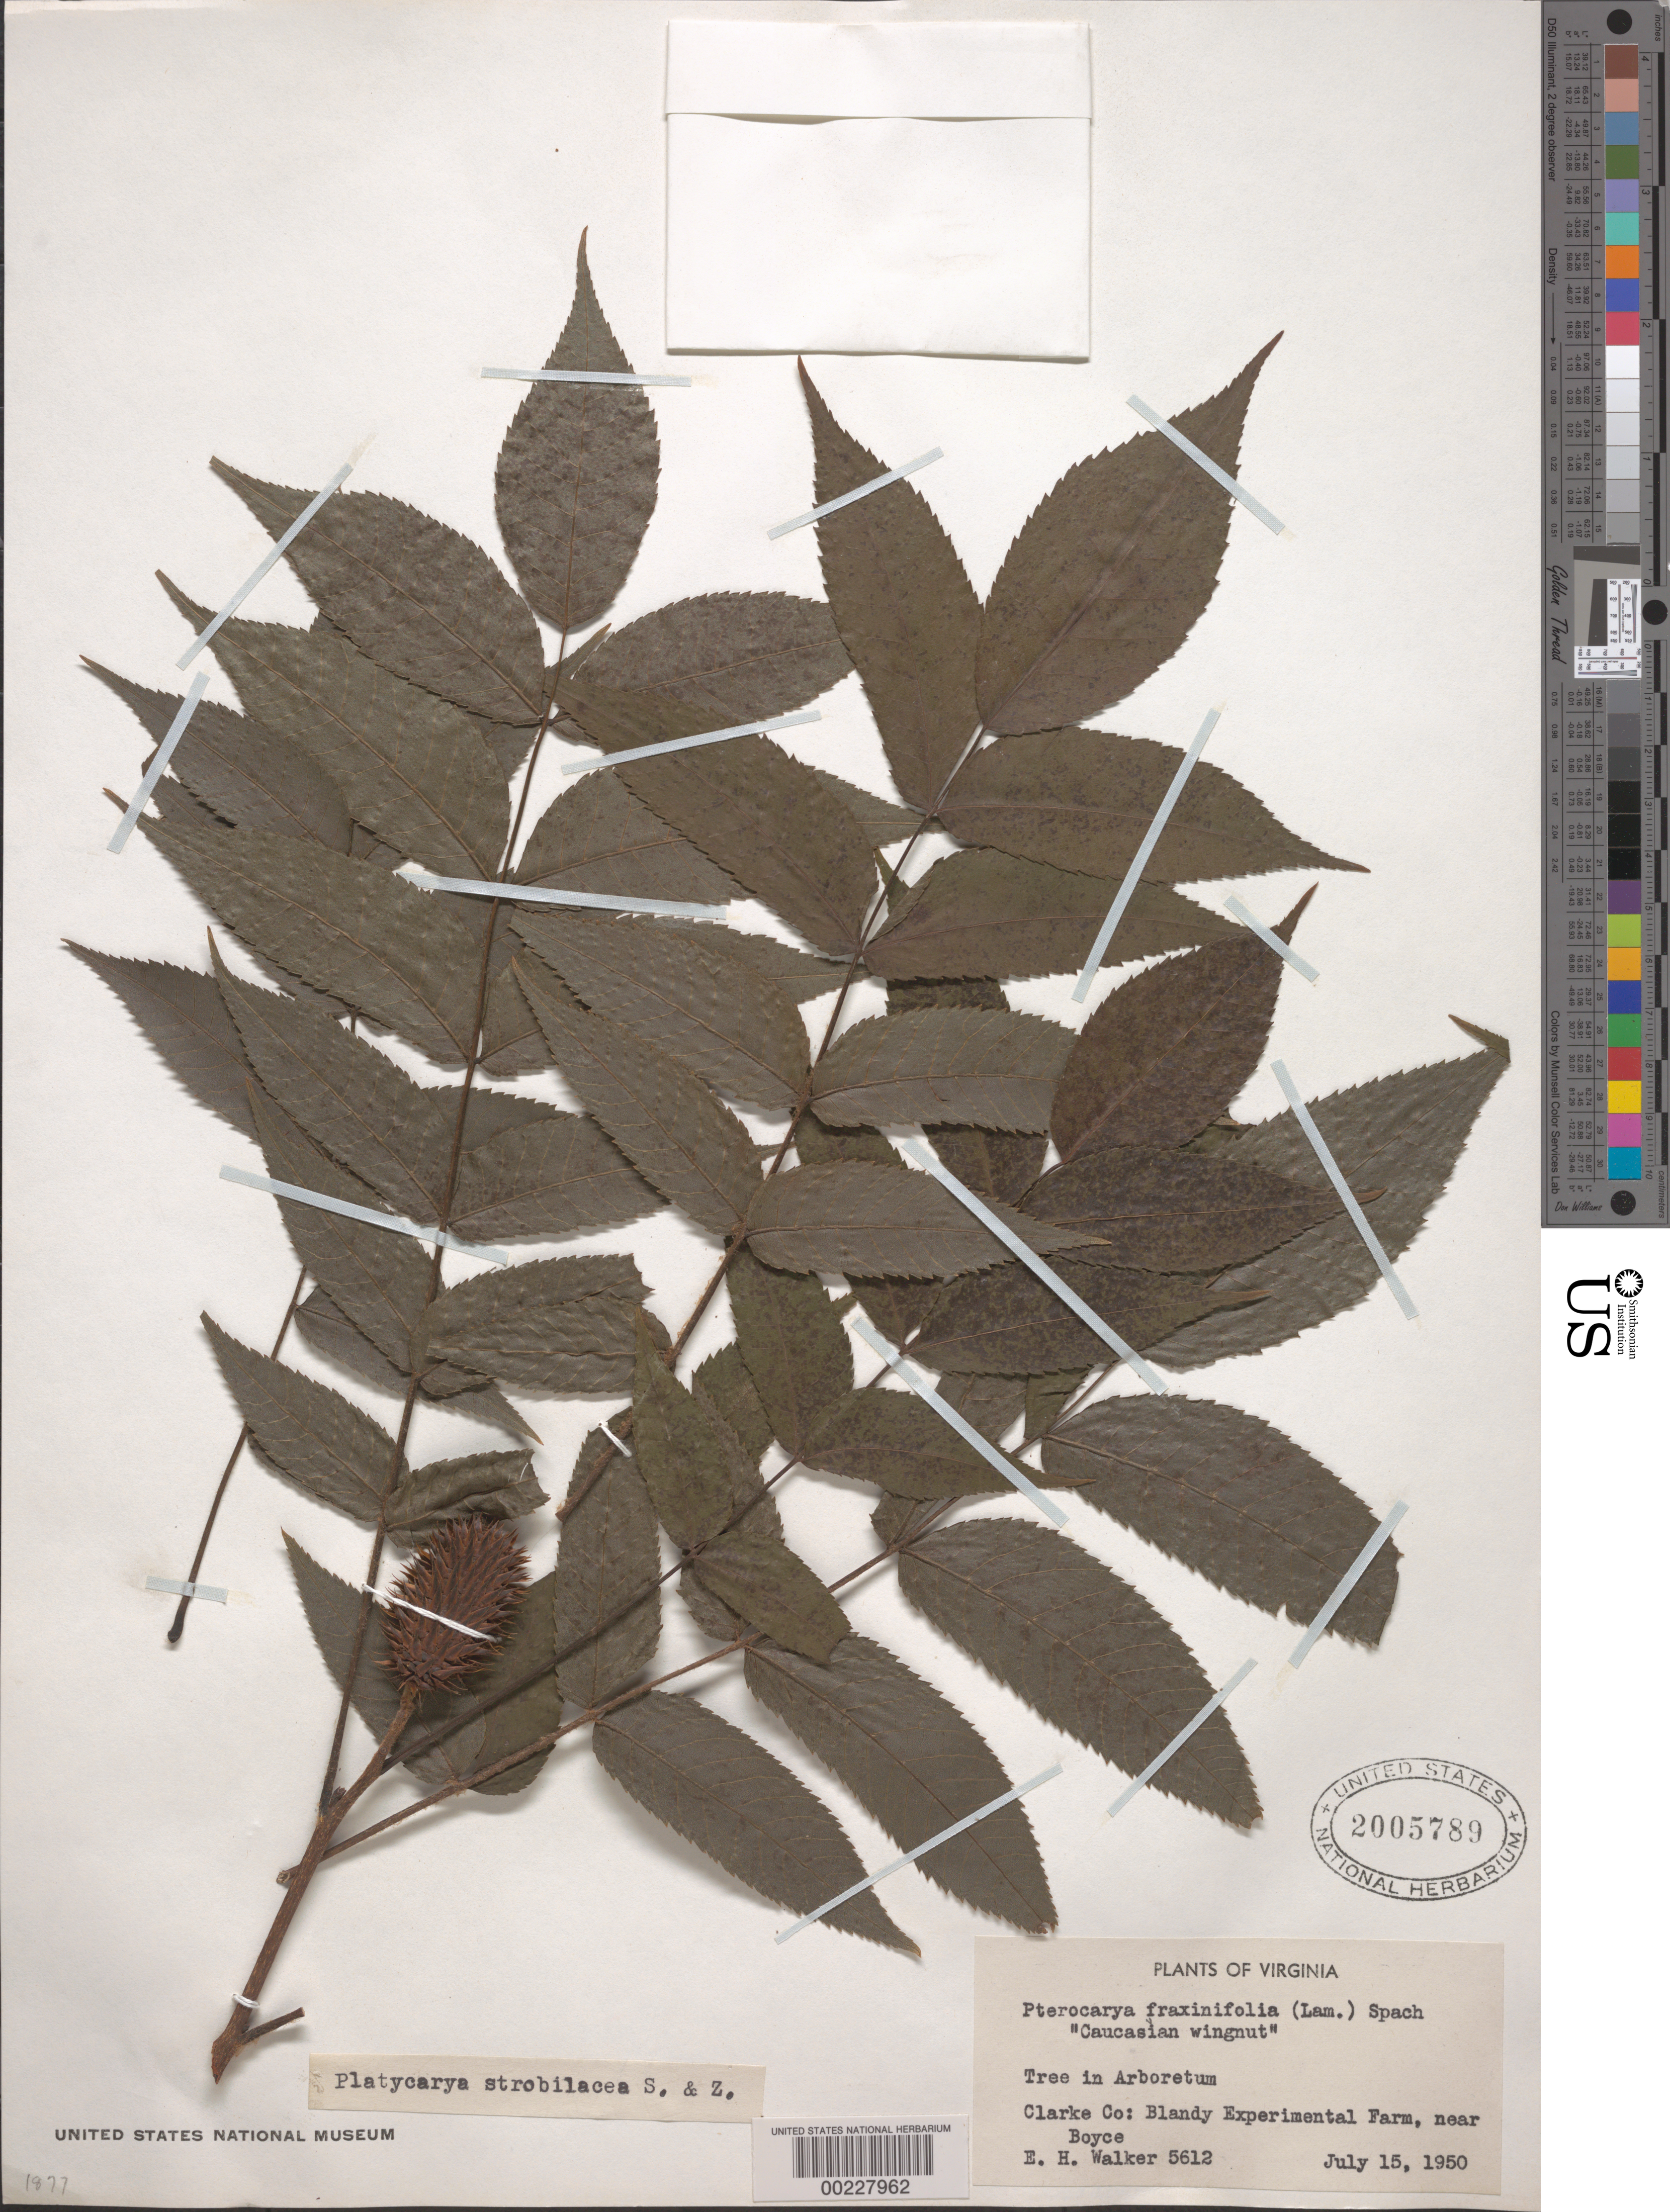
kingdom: Plantae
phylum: Tracheophyta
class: Magnoliopsida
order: Fagales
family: Juglandaceae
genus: Platycarya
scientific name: Platycarya strobilacea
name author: Siebold & Zucc.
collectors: E. H. Walker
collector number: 5612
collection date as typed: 15 Jul 1950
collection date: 1950-07-15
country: United States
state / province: Virginia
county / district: Clarke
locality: Blandy experimental farm, near boyce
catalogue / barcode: US 2005789